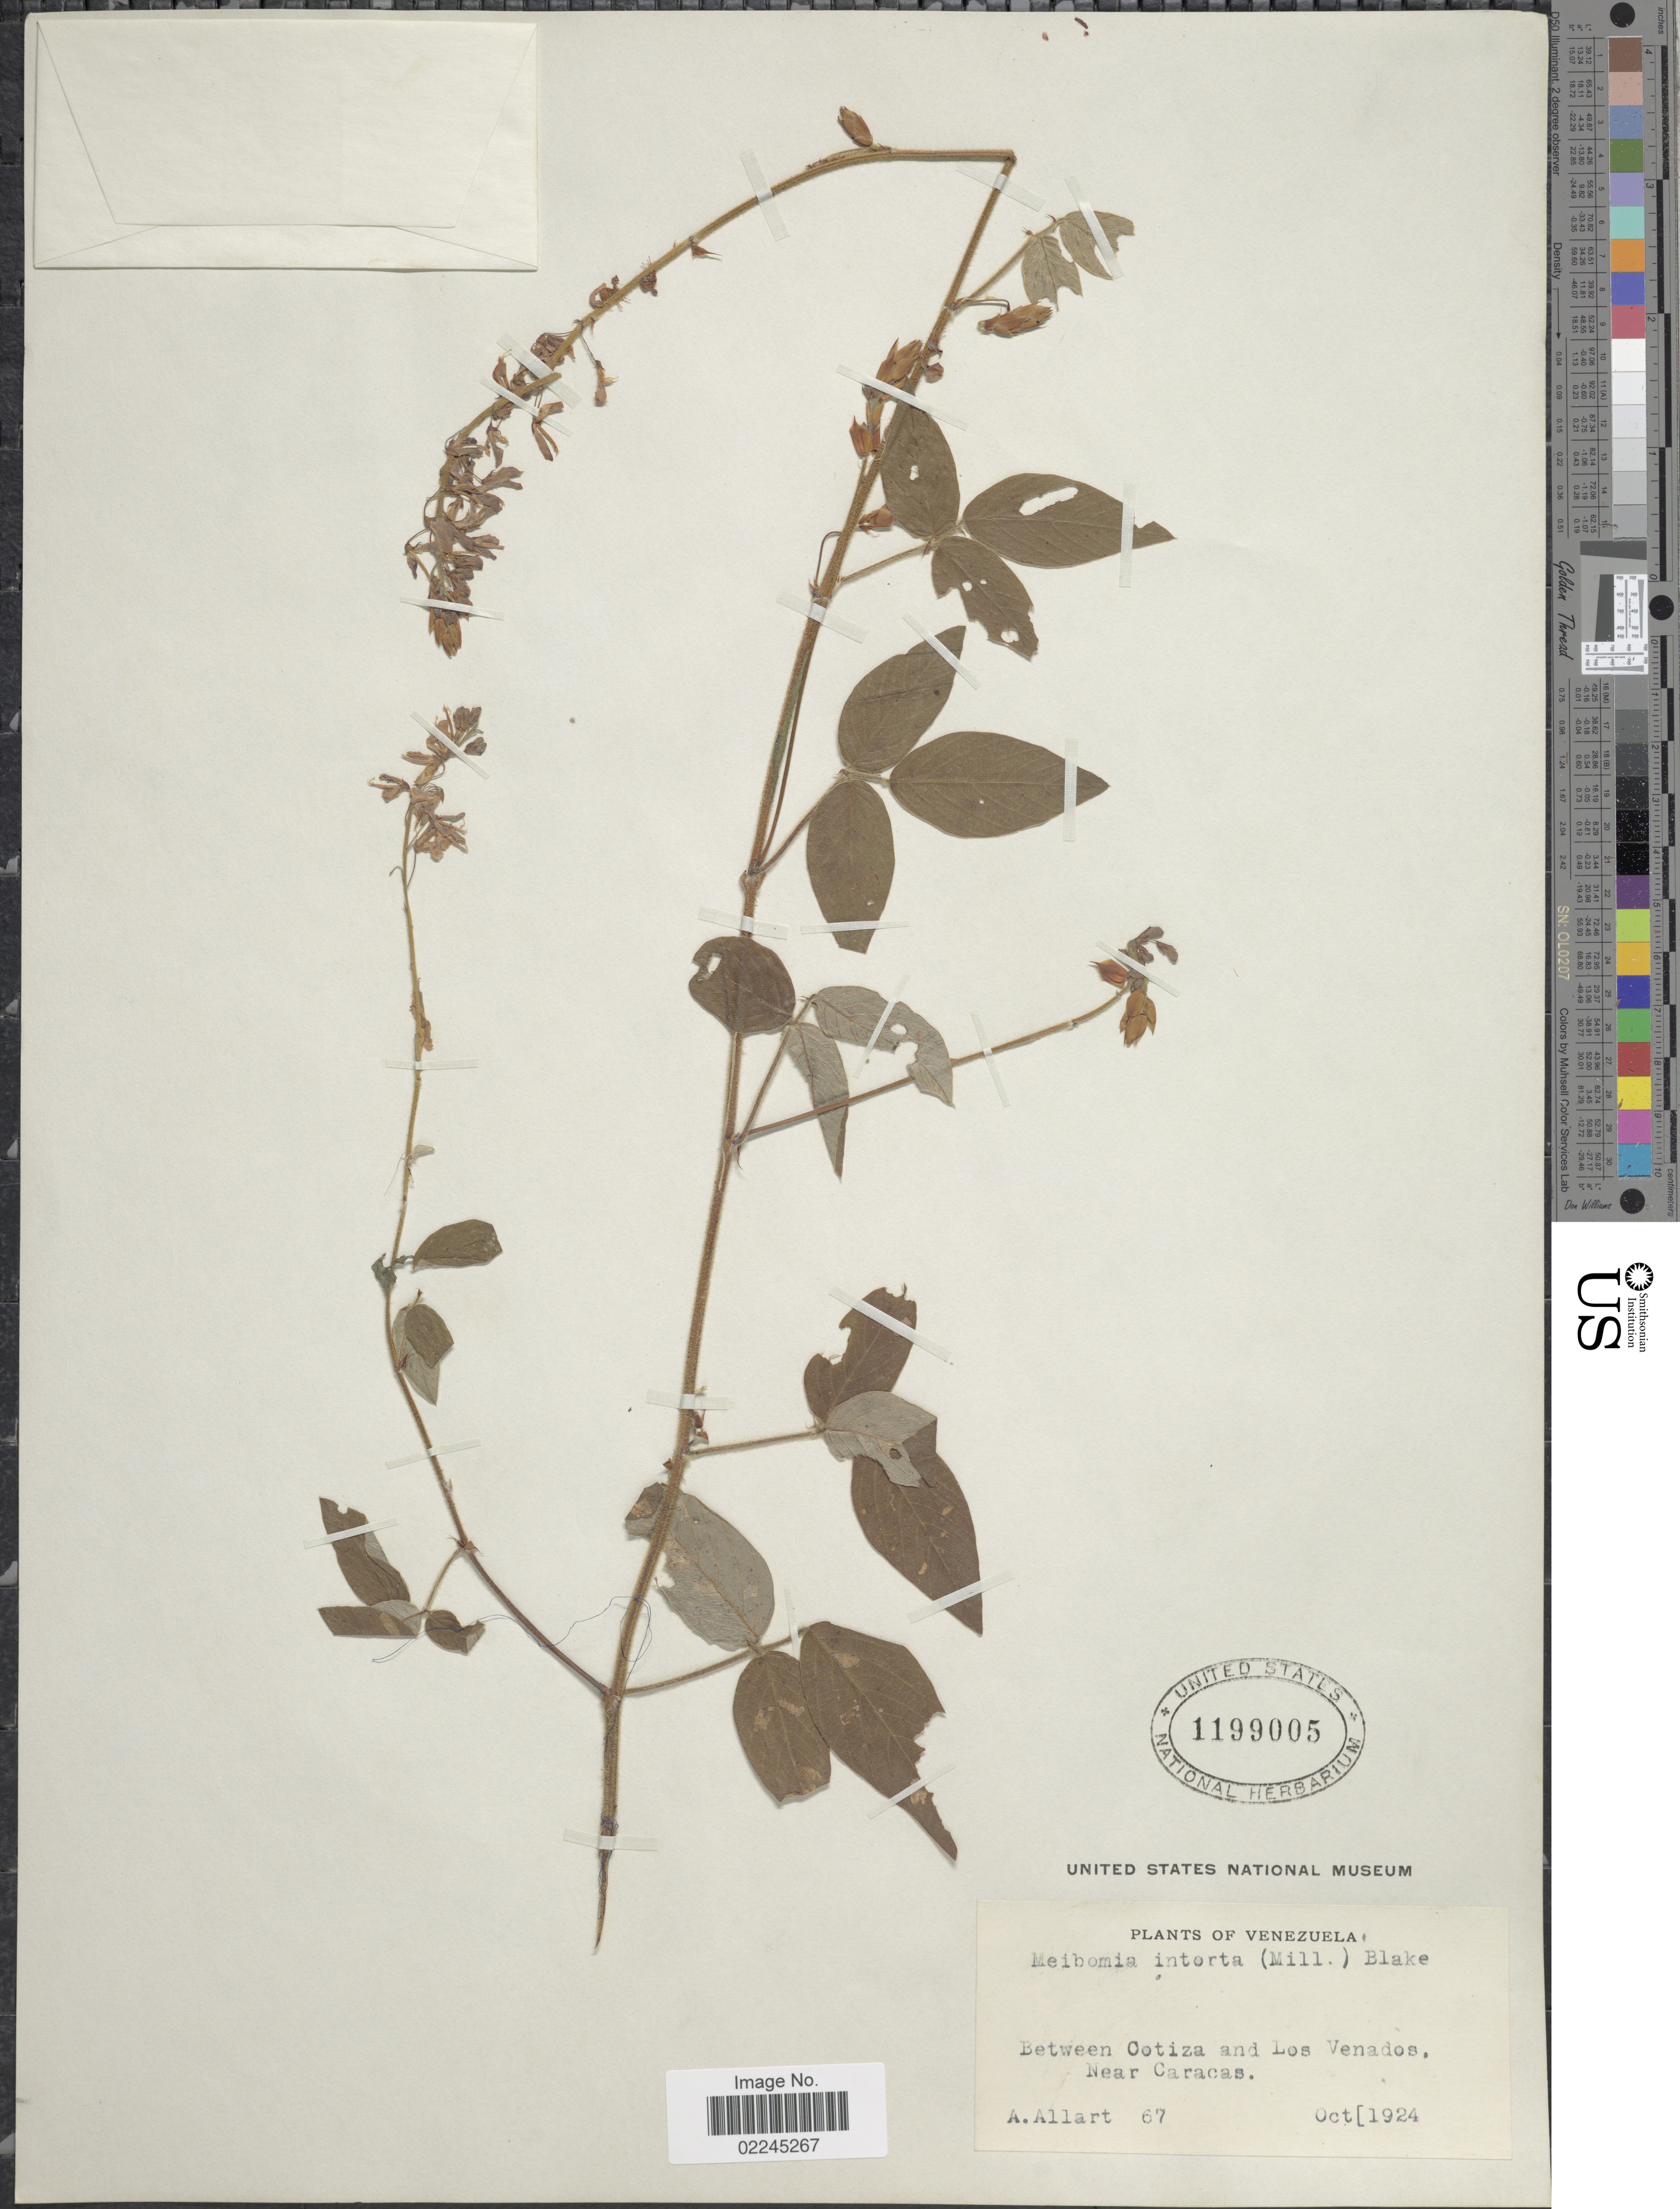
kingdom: Plantae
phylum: Tracheophyta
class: Magnoliopsida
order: Fabales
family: Fabaceae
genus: Desmodium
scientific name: Desmodium intortum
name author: (Mill.) Urb.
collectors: A. Allart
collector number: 67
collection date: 1924-10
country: Venezuela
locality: Between Cotiza and Los Venados, near Caracas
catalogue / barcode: US 1199005